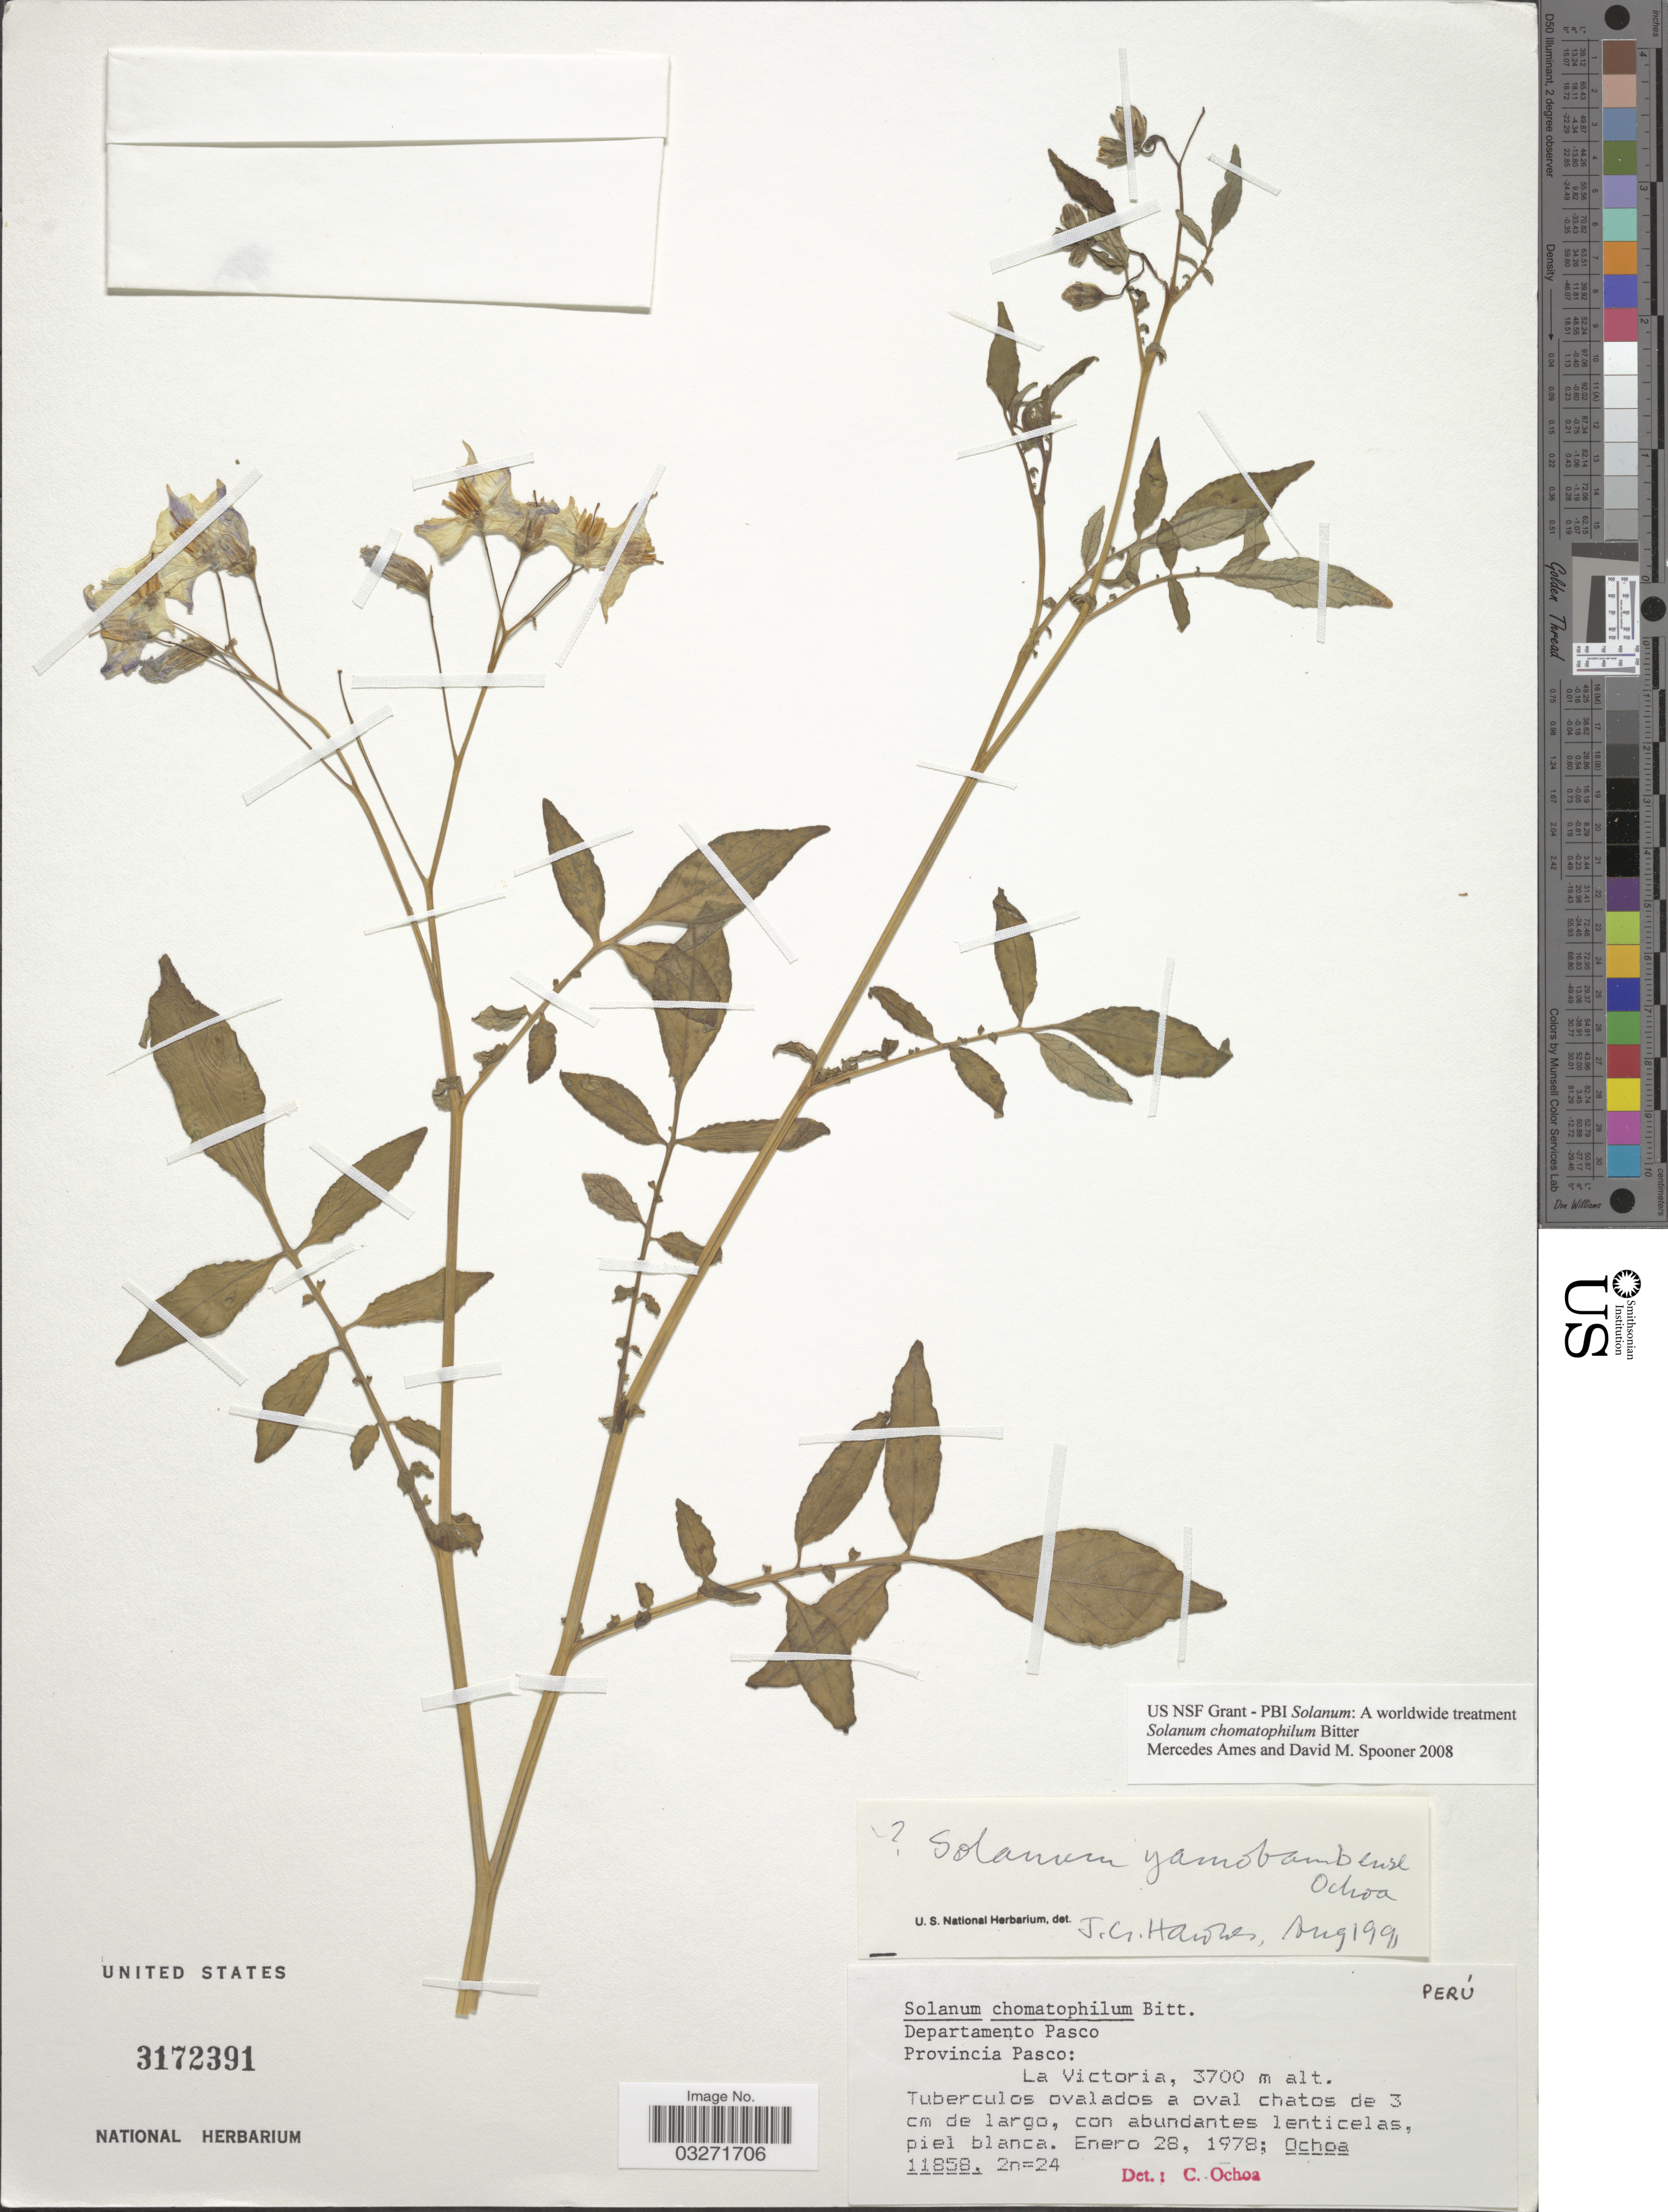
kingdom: Plantae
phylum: Tracheophyta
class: Magnoliopsida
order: Solanales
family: Solanaceae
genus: Solanum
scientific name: Solanum chomatophilum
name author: Bitter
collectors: -. Ochoa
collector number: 11858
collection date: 1978-01-28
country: Peru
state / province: Pasco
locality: Departamento Pasco. Provincia Pasco: La Victoria.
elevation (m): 3700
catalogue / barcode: US 3172391